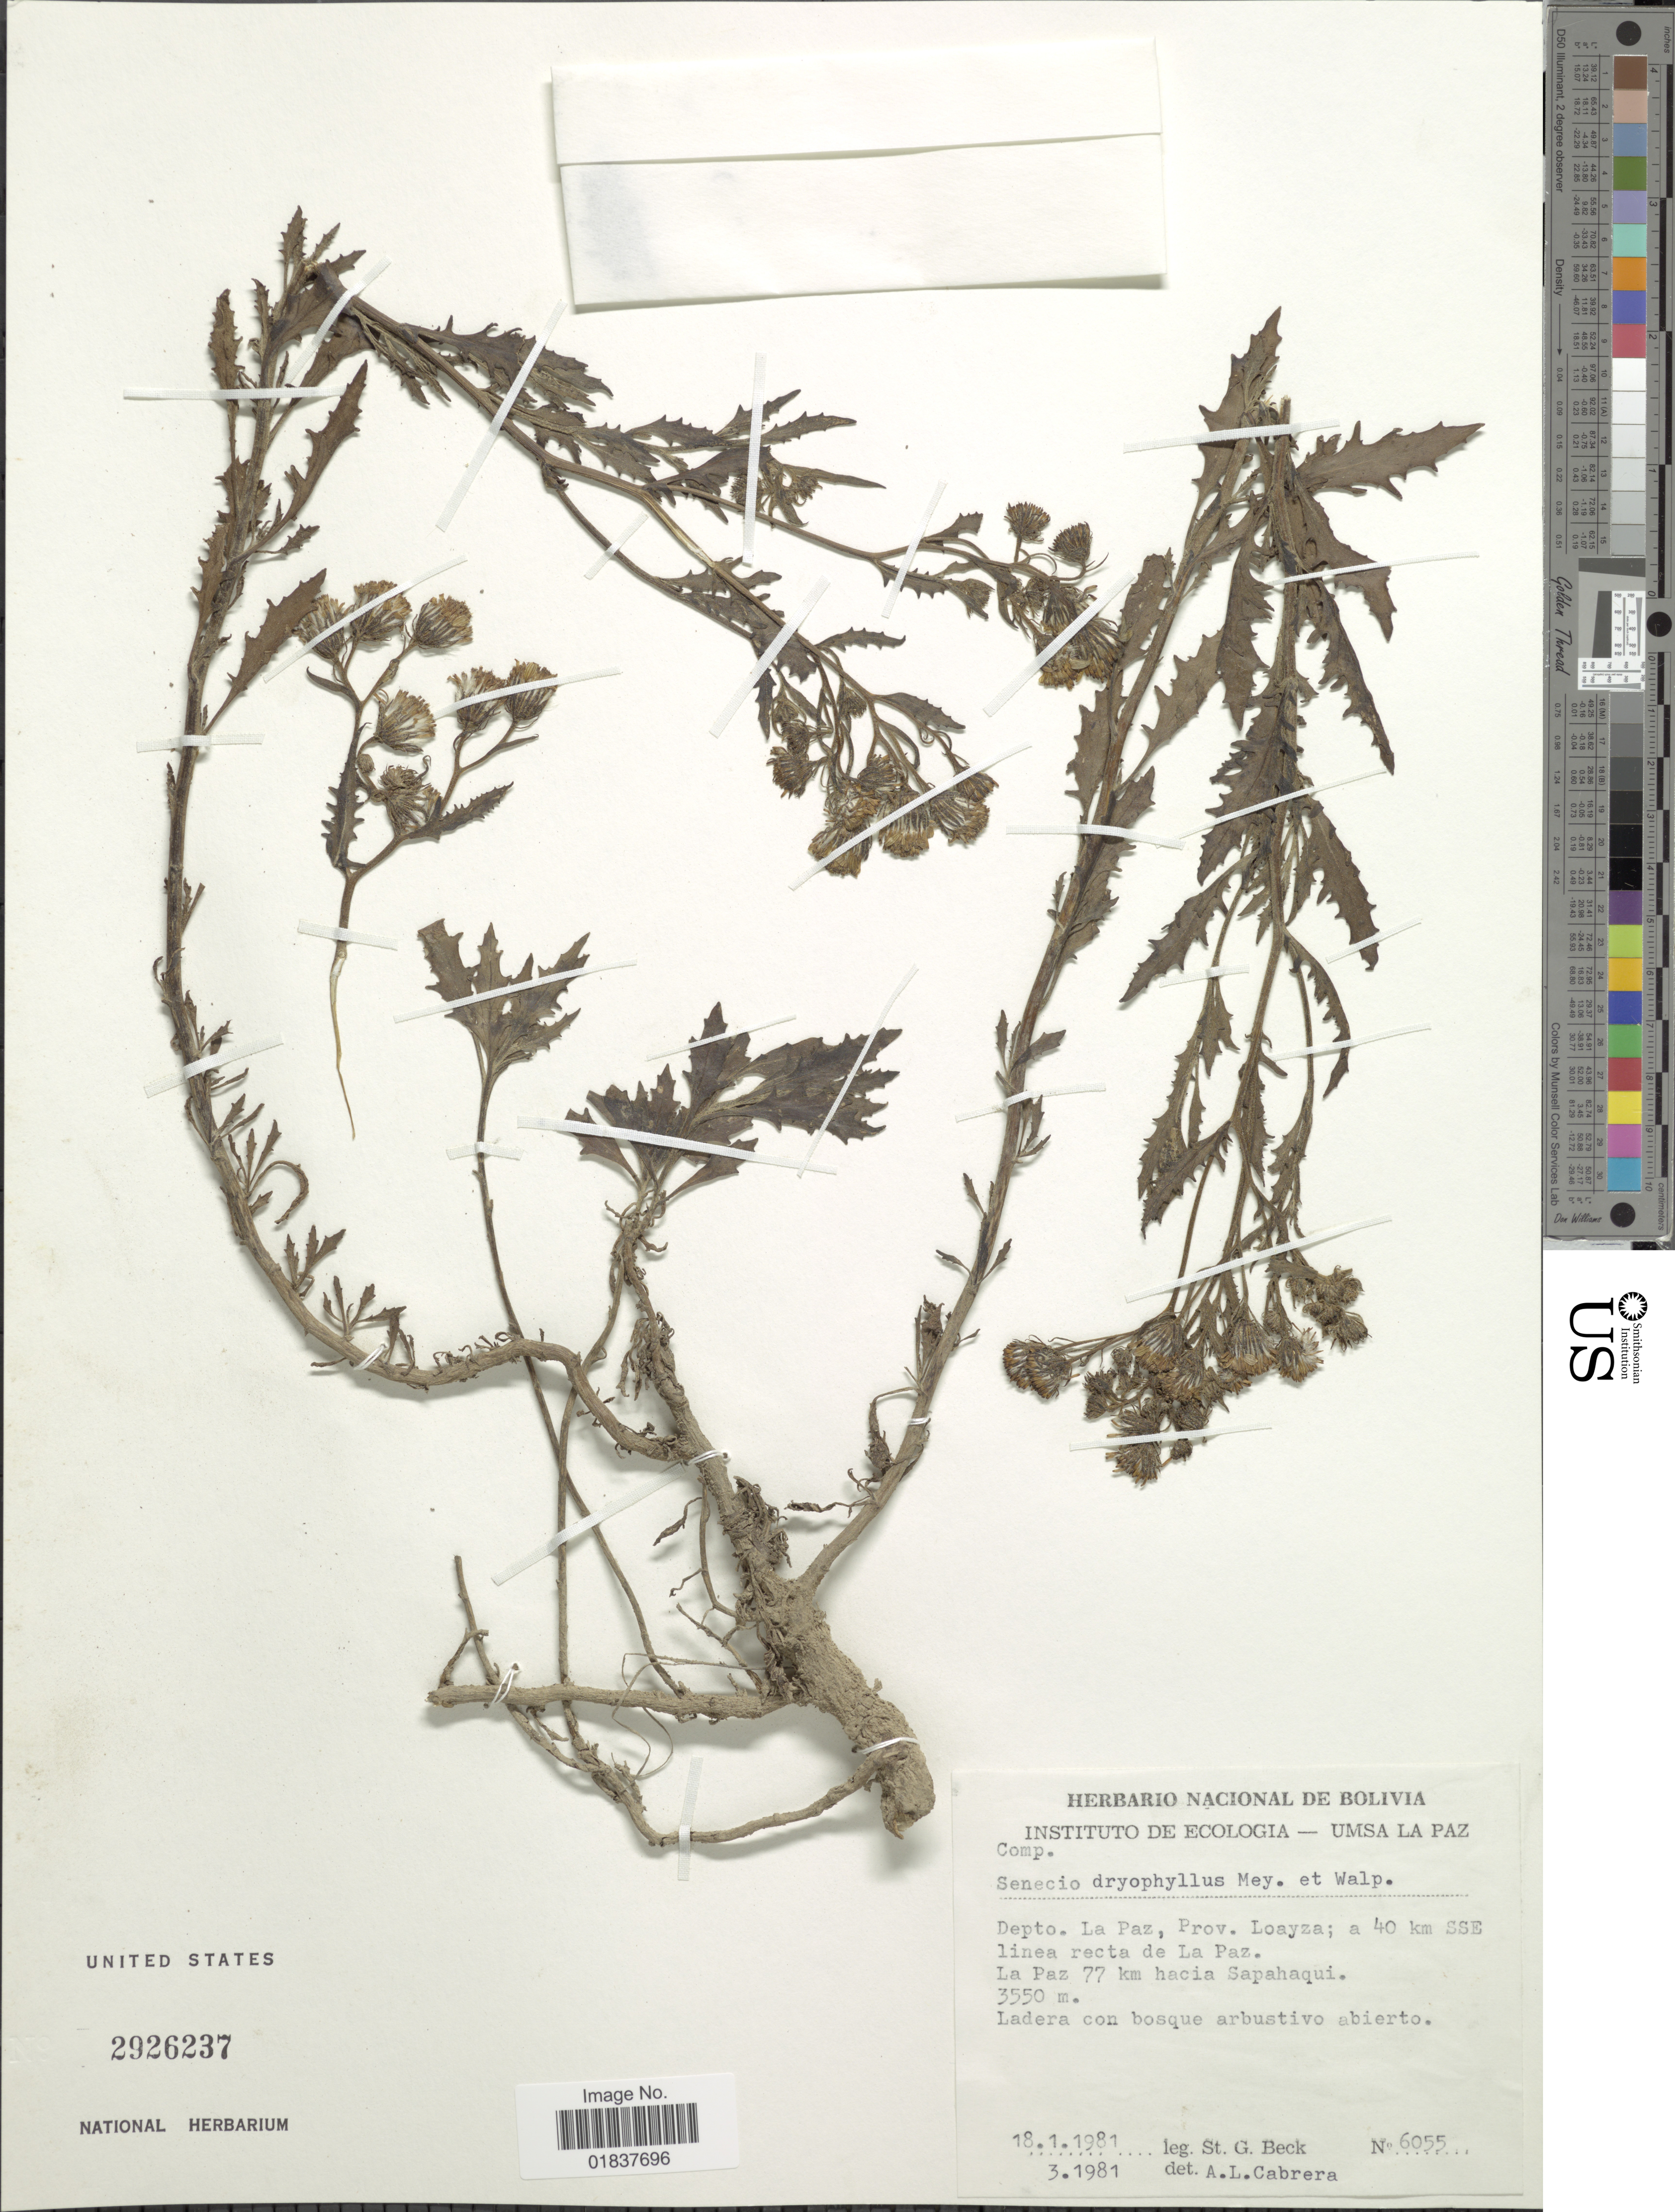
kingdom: Plantae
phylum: Tracheophyta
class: Magnoliopsida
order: Asterales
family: Asteraceae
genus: Senecio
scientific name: Senecio dryophyllus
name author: Meyen & Walp.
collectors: S. G. Beck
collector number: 6055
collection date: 1981-01-18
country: Bolivia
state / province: La Paz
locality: Prov. Loayza, a 40 km SSE linea recta de La Paz, La Paz 77 km hacia Sapahaqui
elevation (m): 3550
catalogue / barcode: US 2926237